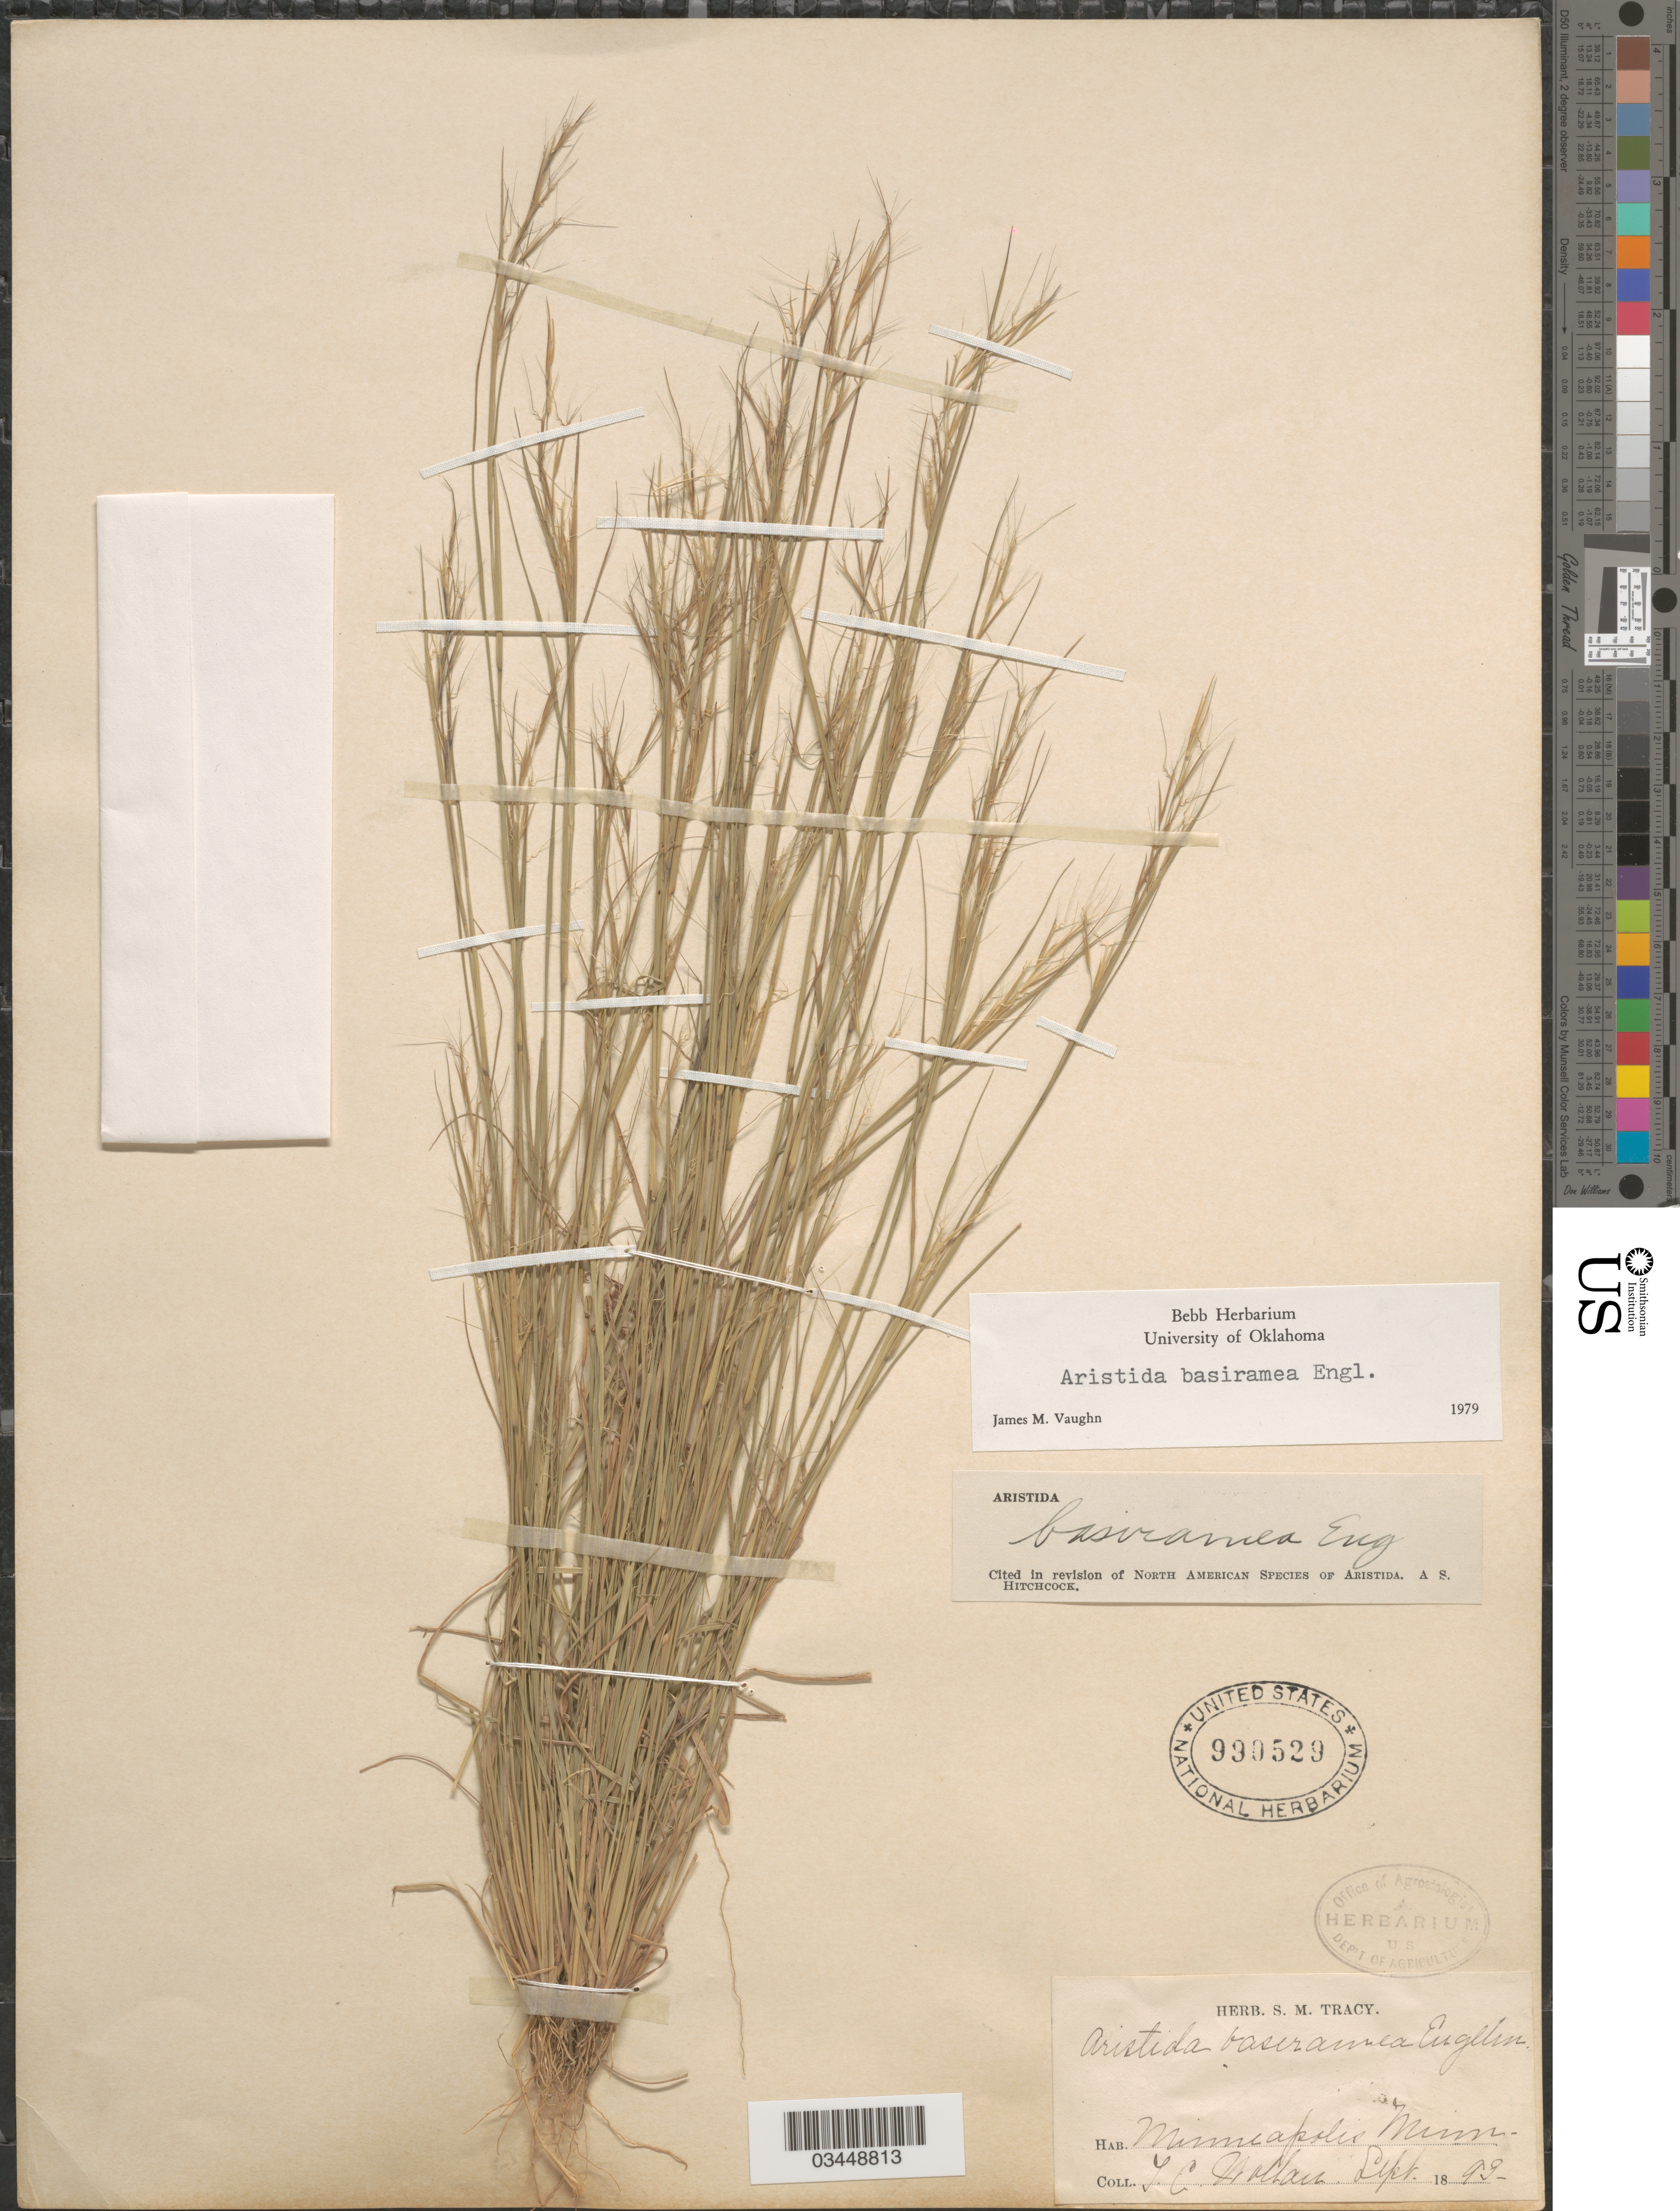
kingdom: Plantae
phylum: Tracheophyta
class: Liliopsida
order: Poales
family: Poaceae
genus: Aristida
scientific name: Aristida basiramea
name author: Engelm. ex Vasey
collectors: T. Wollan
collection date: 1893-09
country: United States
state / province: Minnesota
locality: Minneapolis.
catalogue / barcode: US 990529